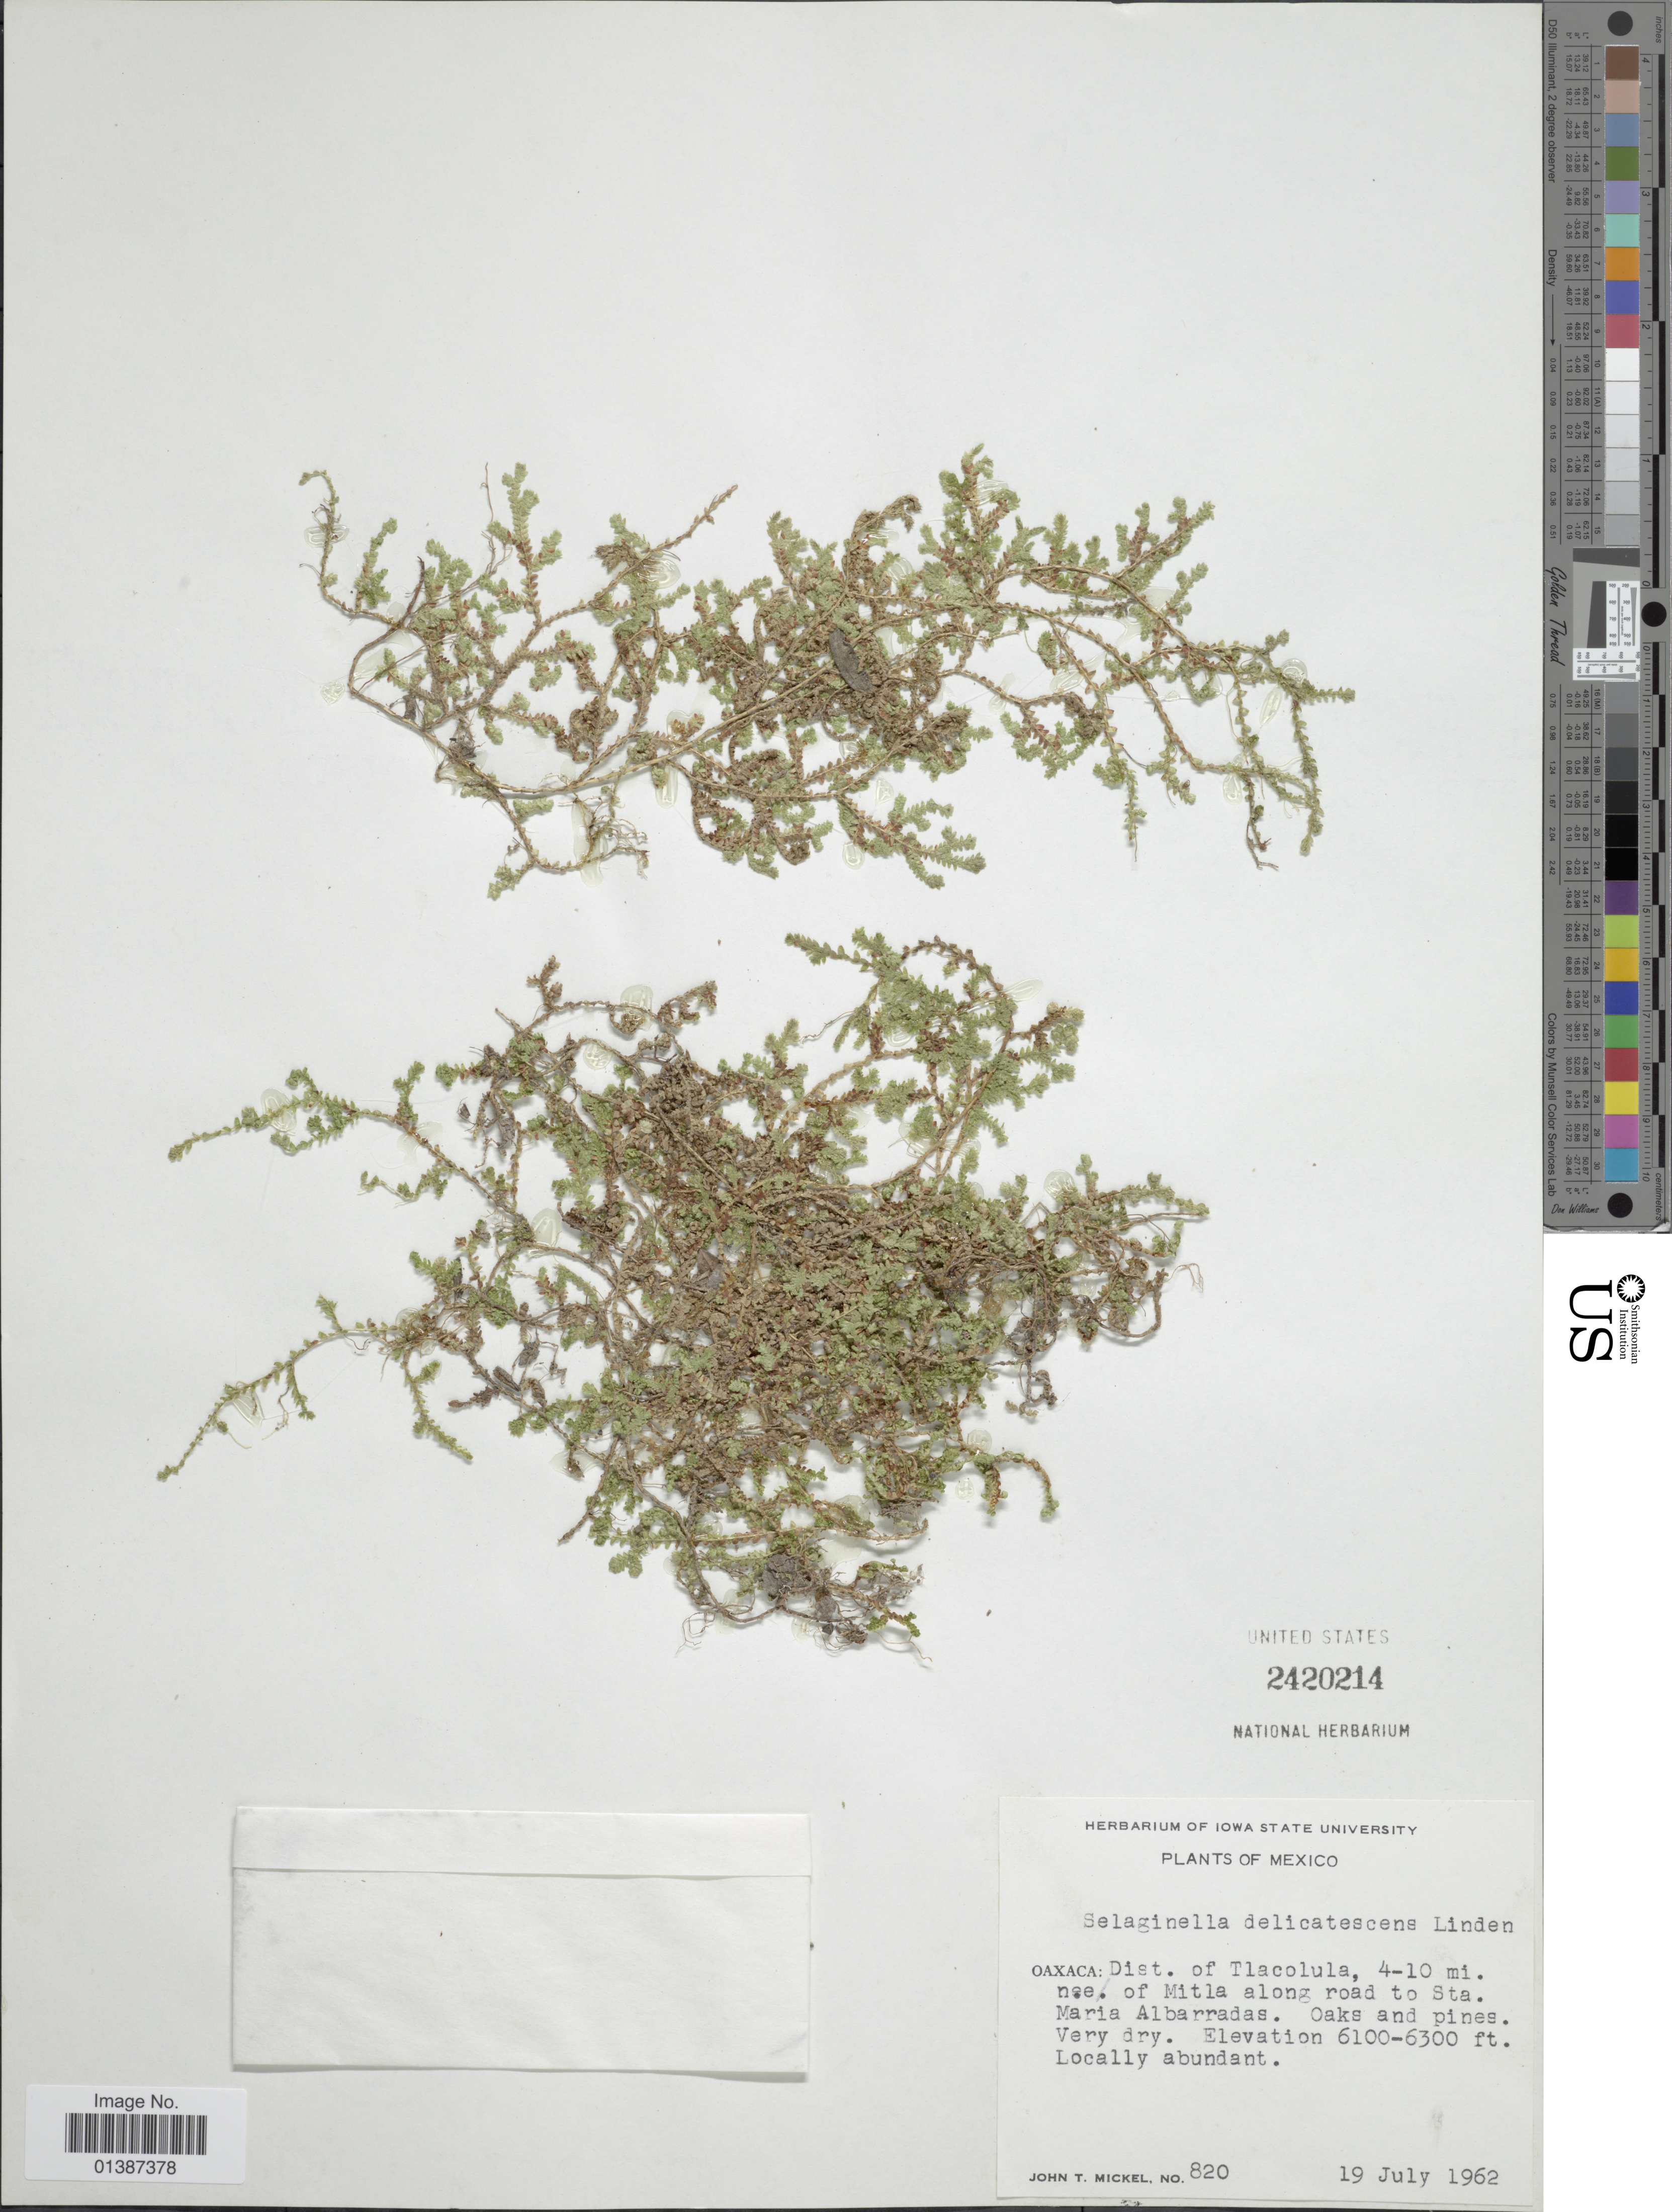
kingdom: Plantae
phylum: Tracheophyta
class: Lycopodiopsida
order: Selaginellales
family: Selaginellaceae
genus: Selaginella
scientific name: Selaginella delicatissima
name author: Linden ex A. Braun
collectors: J. T. Mickel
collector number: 820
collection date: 1962-07-19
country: Mexico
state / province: Oaxaca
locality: Dist. of Tlacolula, 4-10 mi. n.e. of Mitla along road to Sta. Maria Albarradas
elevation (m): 1859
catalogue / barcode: US 2420214